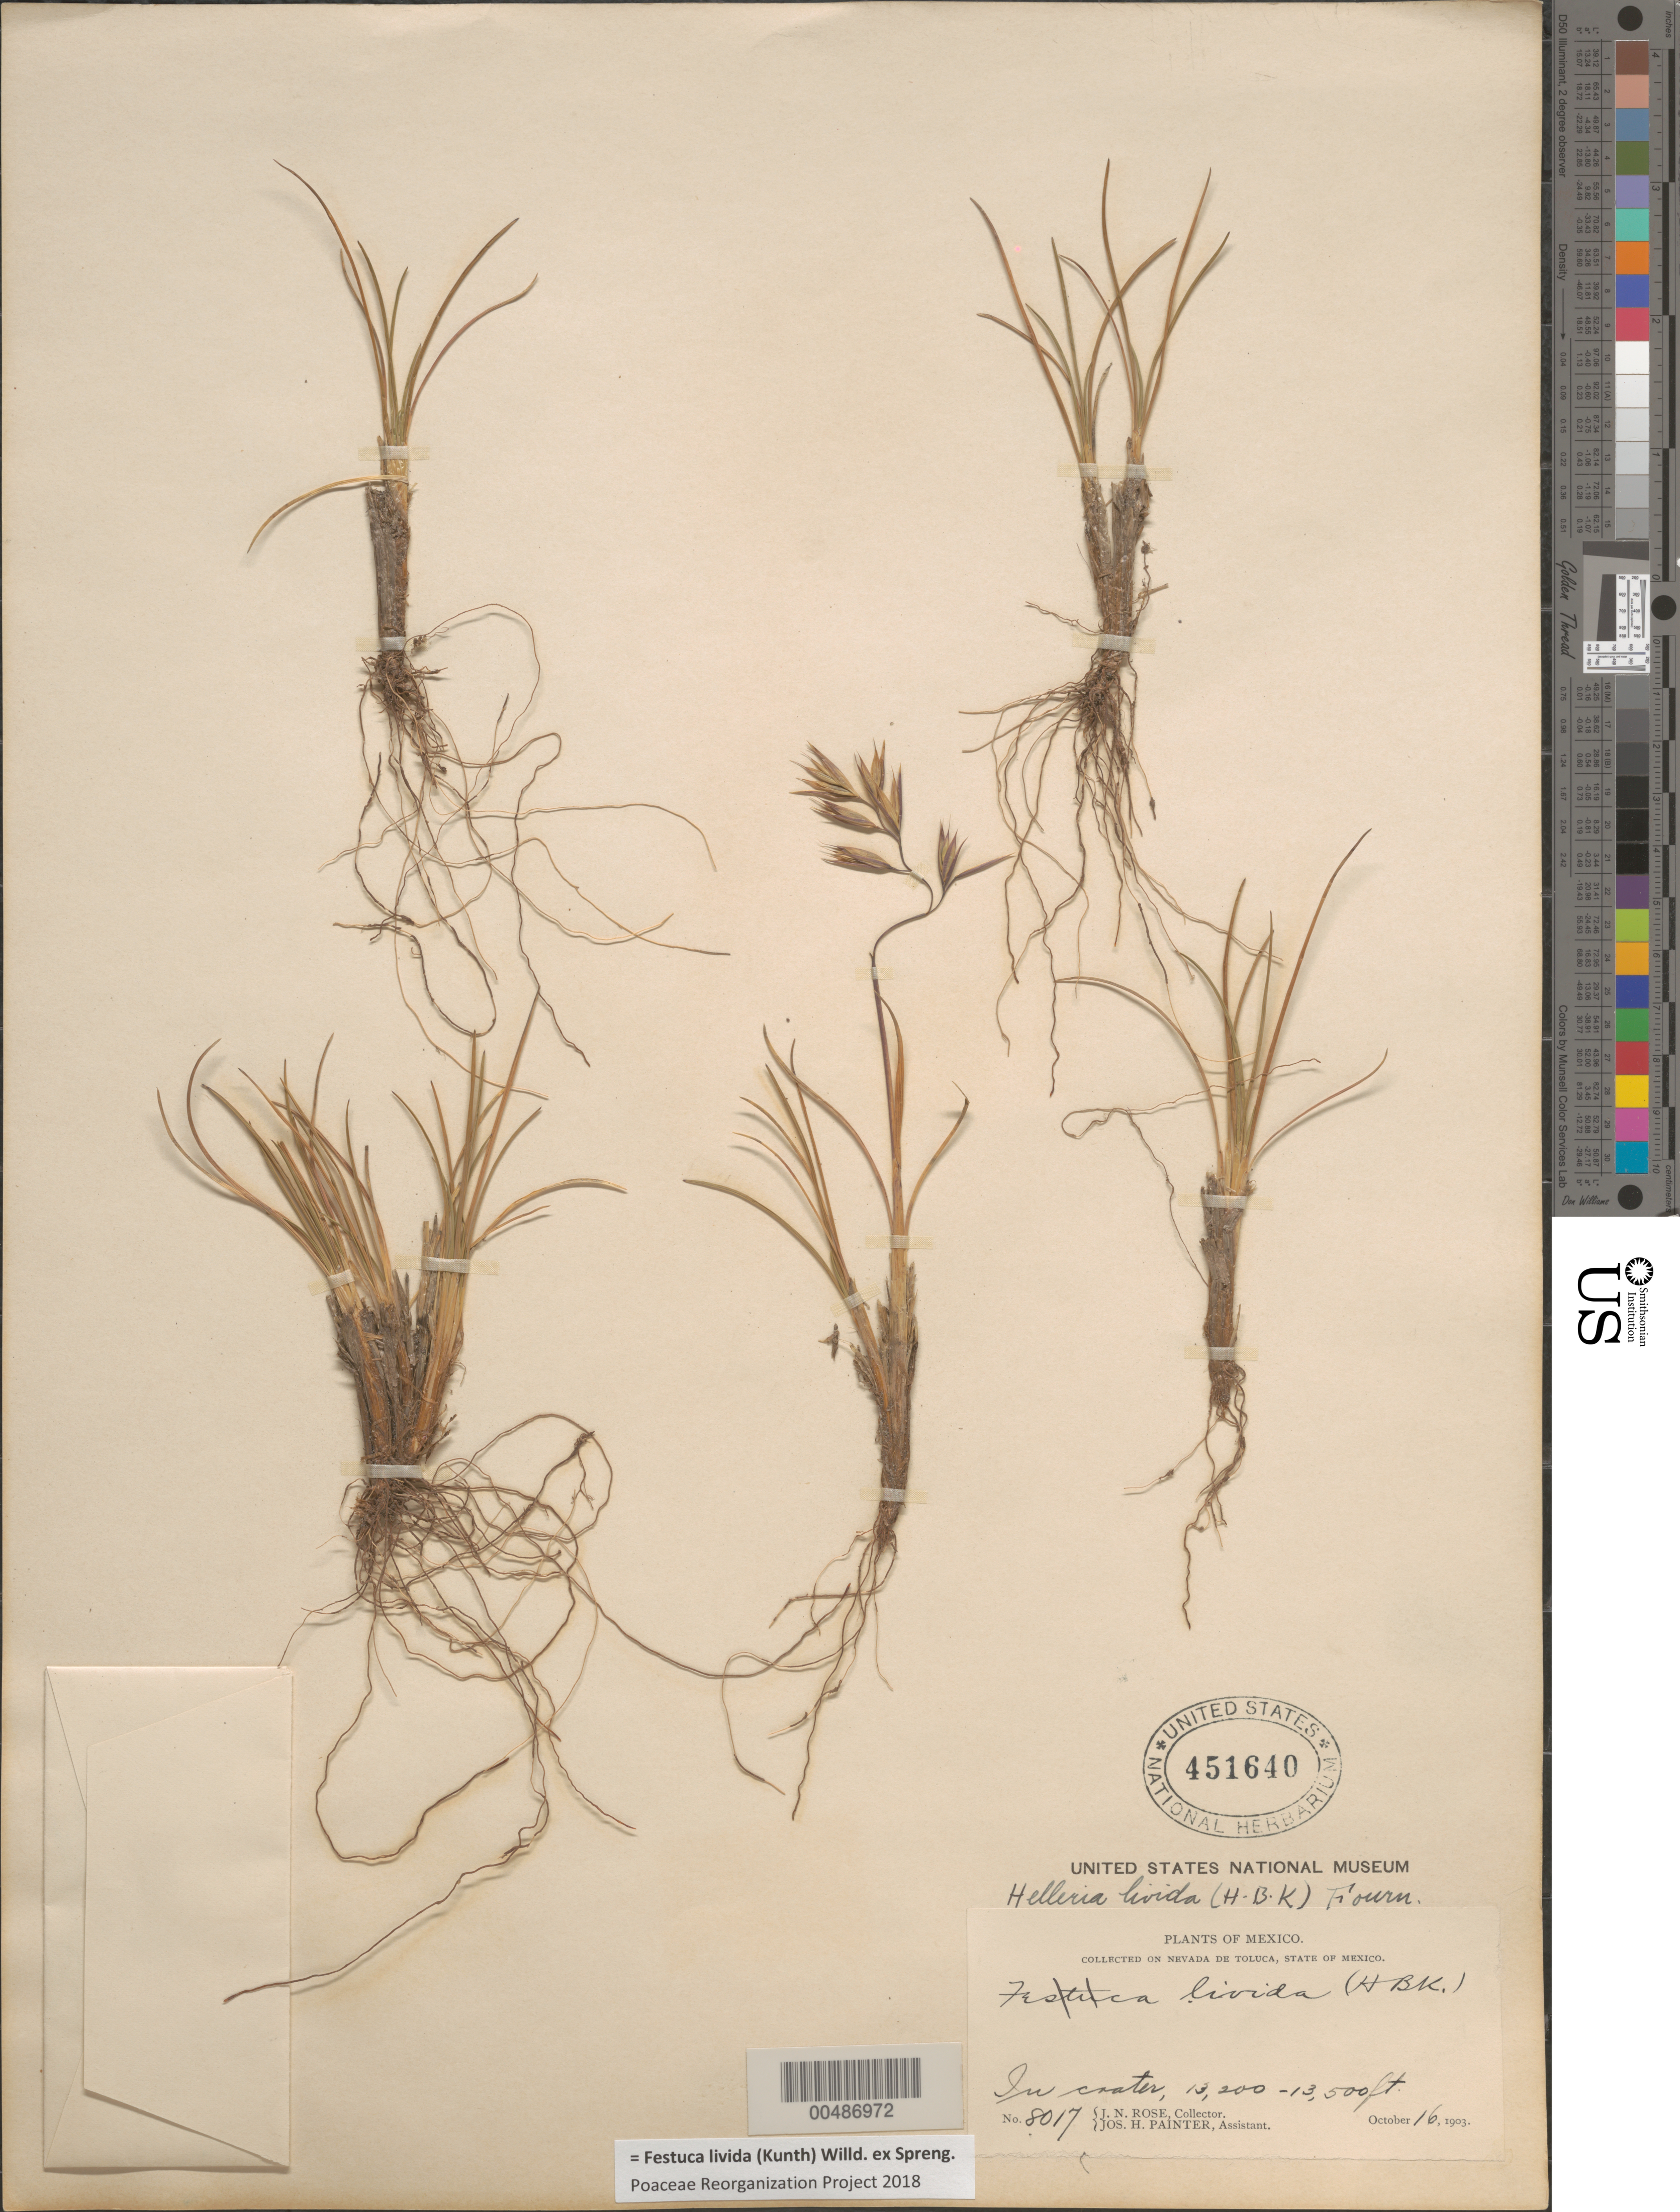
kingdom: Plantae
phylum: Tracheophyta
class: Liliopsida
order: Poales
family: Poaceae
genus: Festuca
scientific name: Festuca livida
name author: (Kunth) Willd.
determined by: Poaceae Reorganization Project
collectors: J. N. Rose & J. H. Painter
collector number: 8017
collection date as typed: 16 Oct 1903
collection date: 1903-10-16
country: Mexico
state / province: México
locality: On Nevada de Toluca, in crater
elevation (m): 4023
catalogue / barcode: US 451640